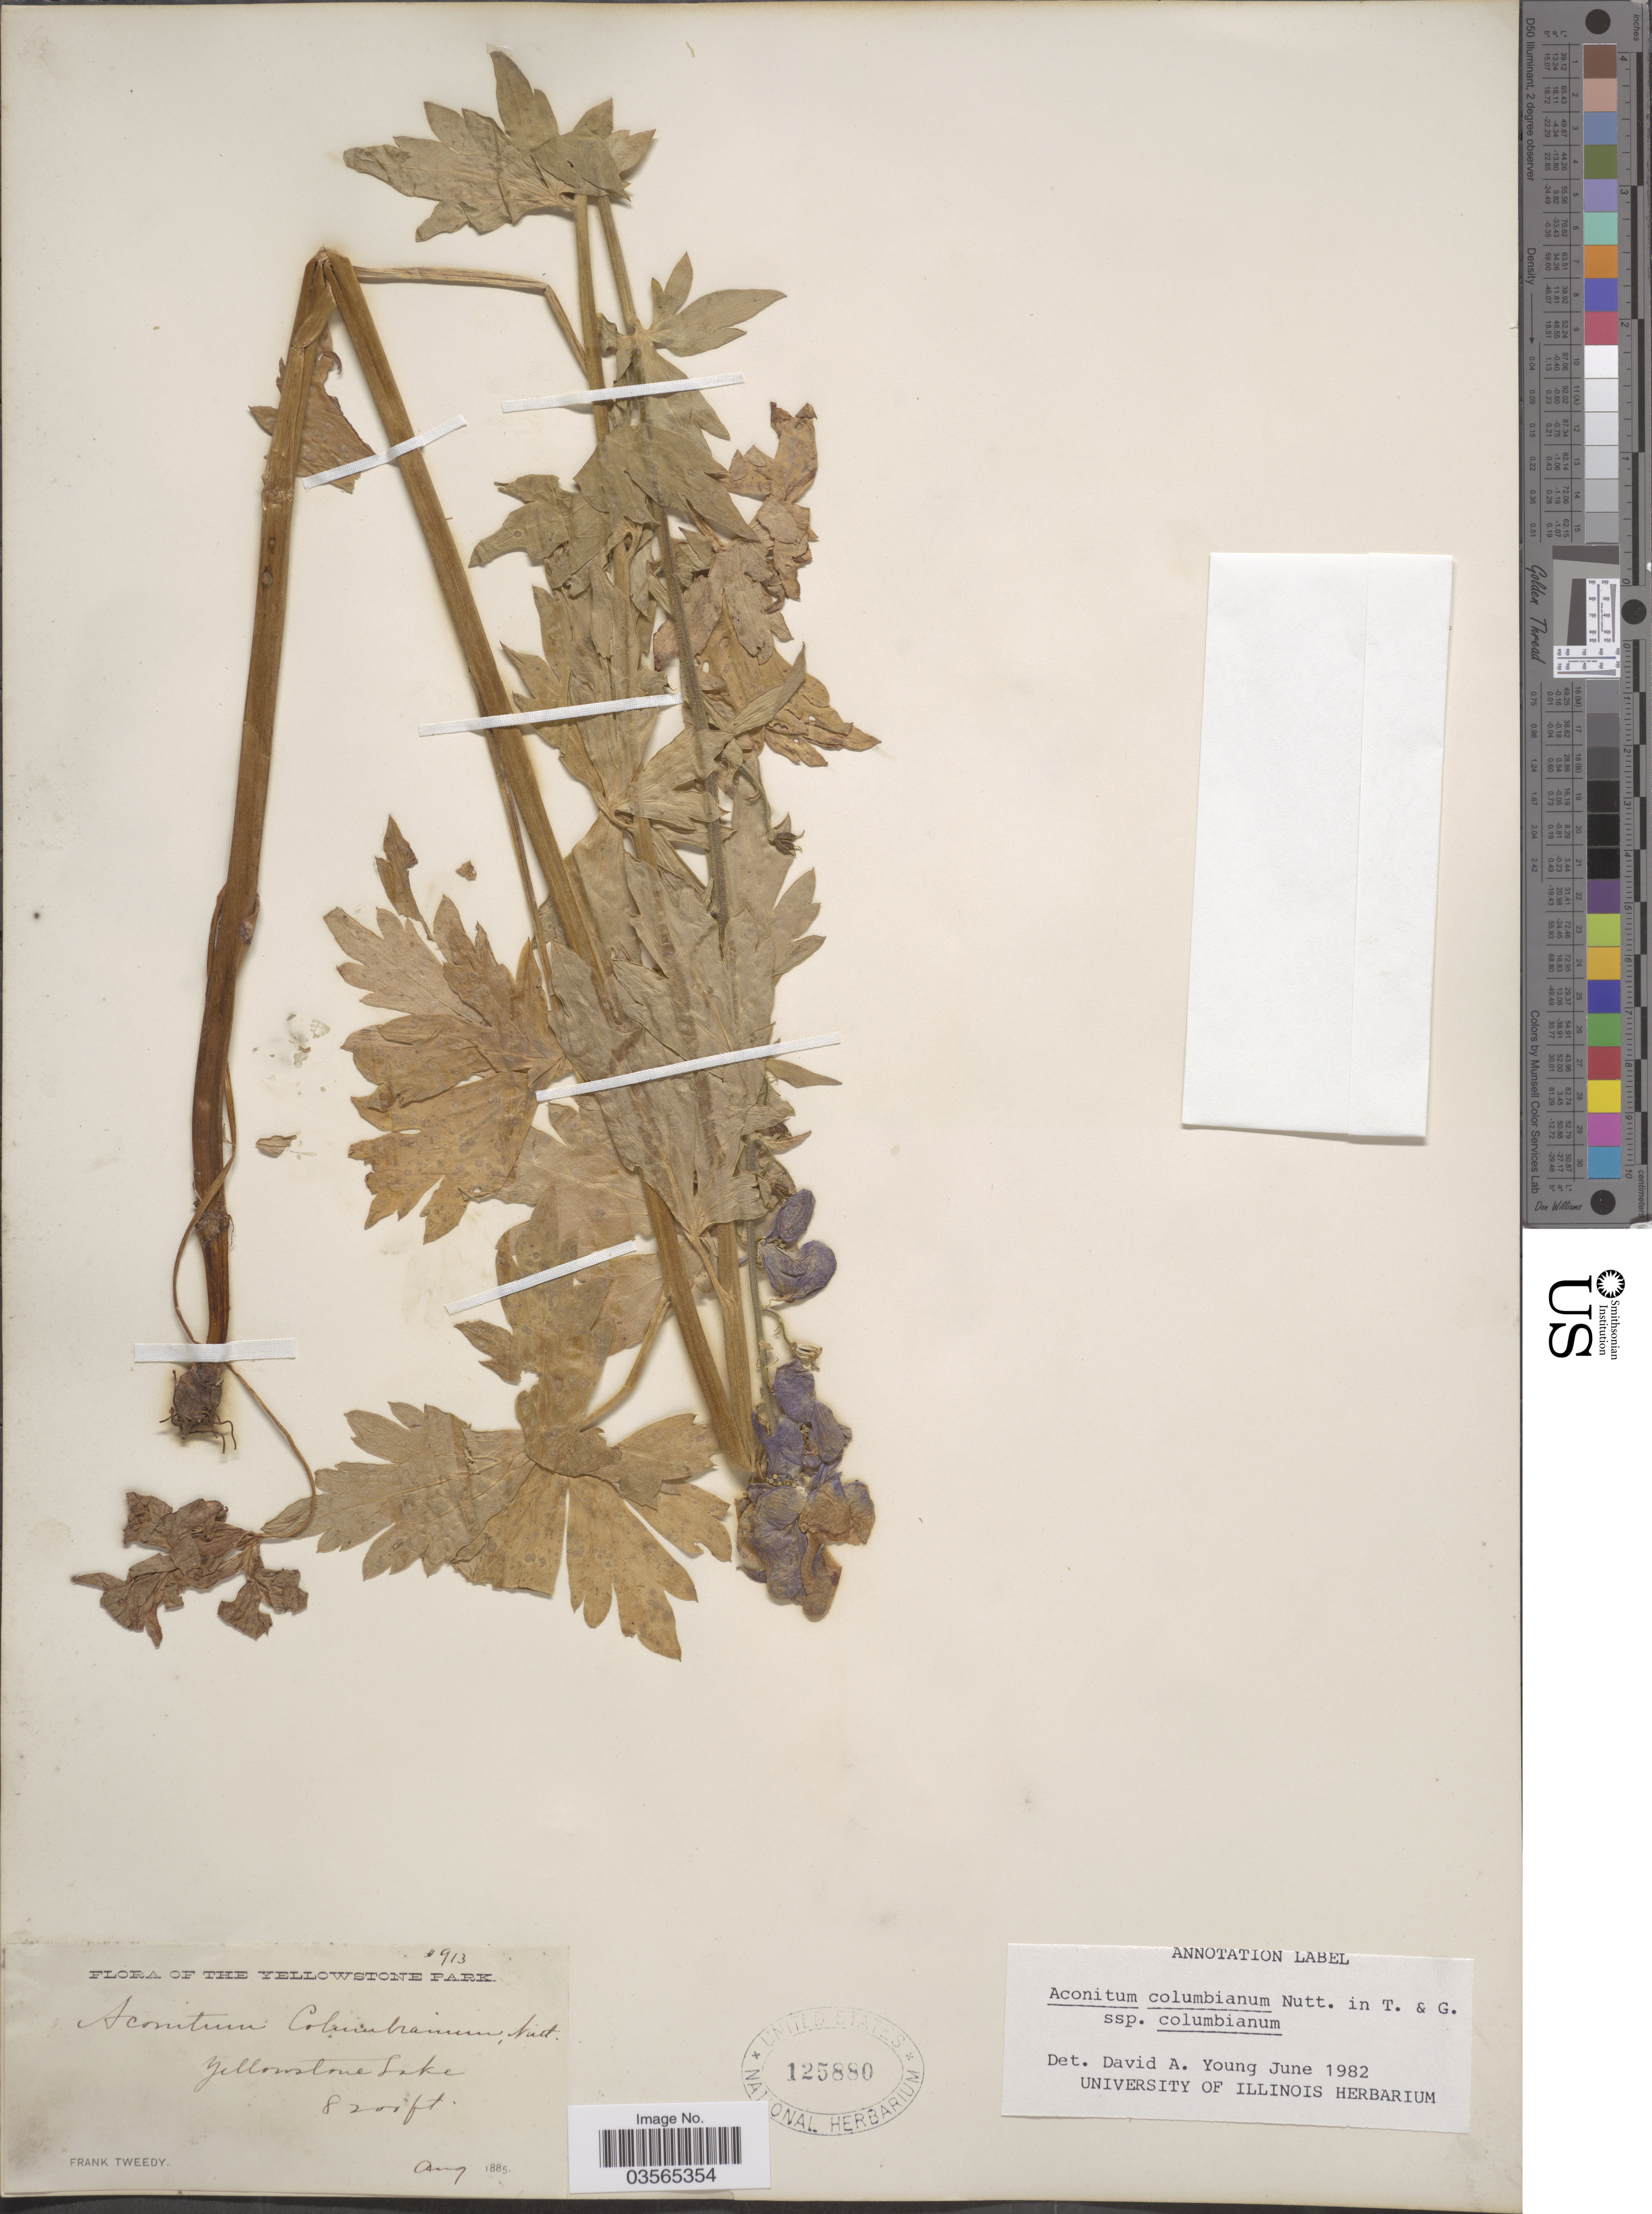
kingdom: Plantae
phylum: Tracheophyta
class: Magnoliopsida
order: Ranunculales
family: Ranunculaceae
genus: Aconitum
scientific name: Aconitum columbianum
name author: Nutt.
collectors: F. Tweedy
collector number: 913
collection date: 1885-08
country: United States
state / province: Wyoming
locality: The Yellowstone Park. Yellowstone Lake.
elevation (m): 2499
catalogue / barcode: US 125880